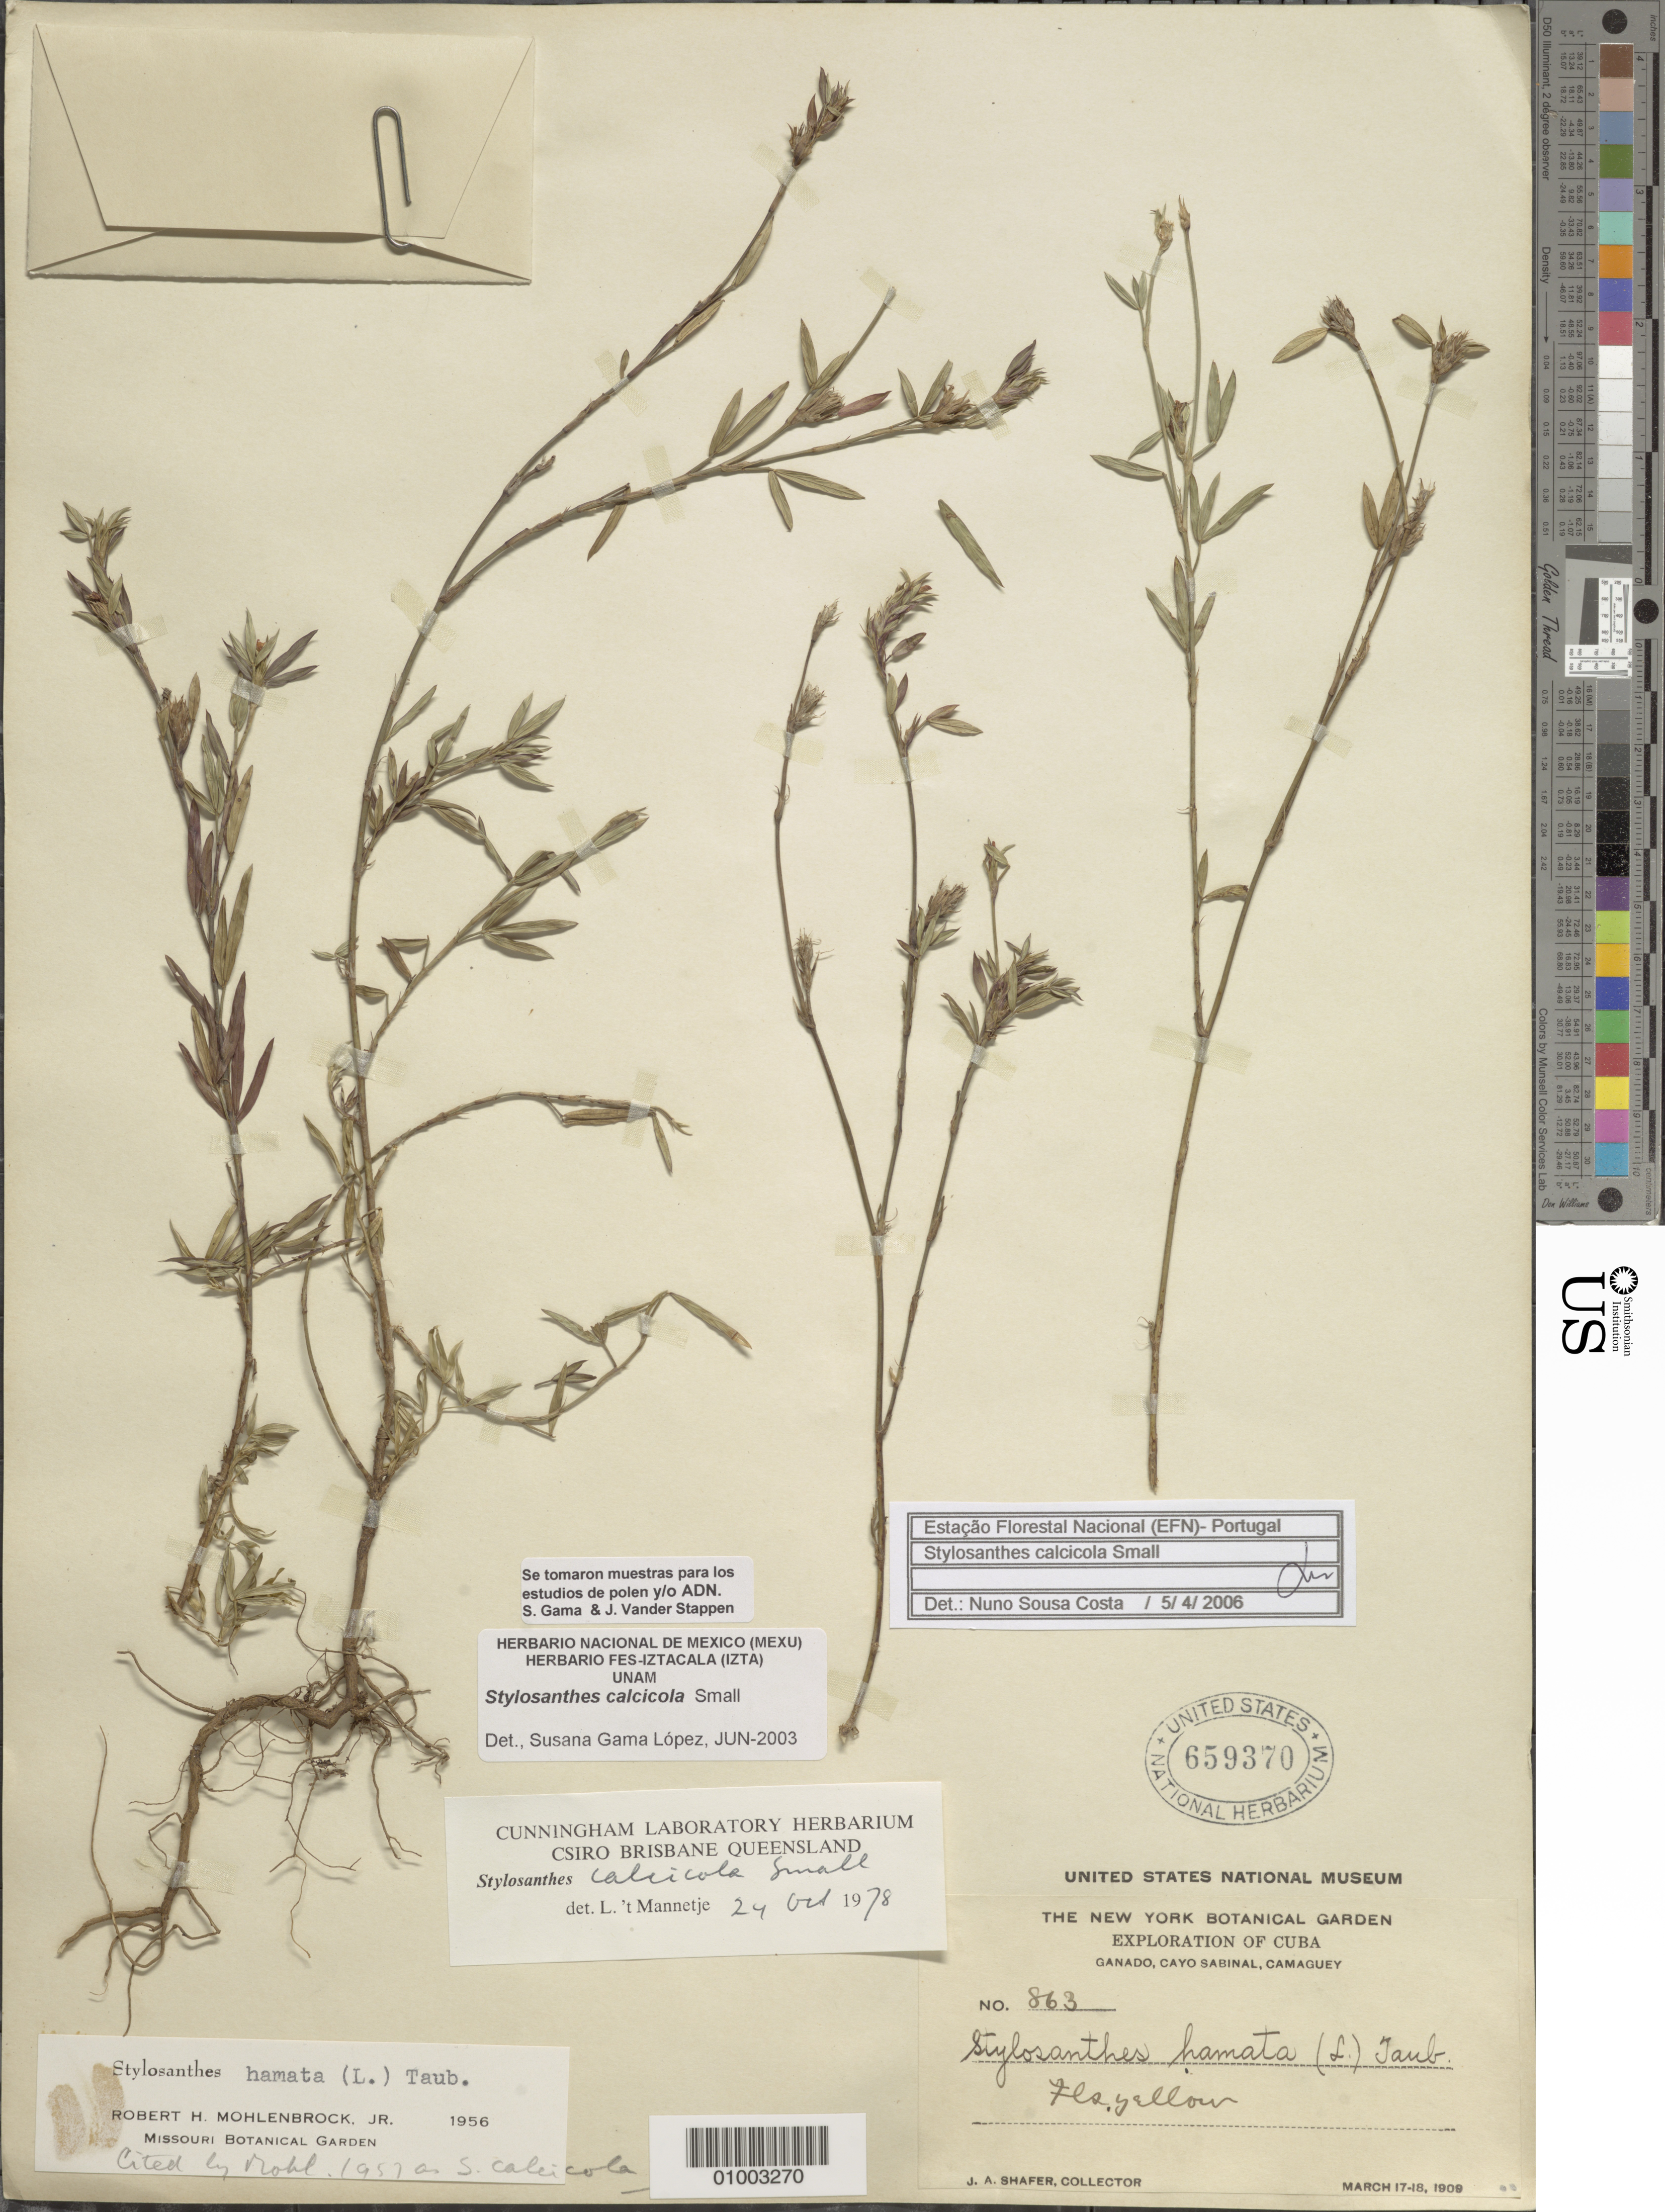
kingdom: Plantae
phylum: Tracheophyta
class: Magnoliopsida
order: Fabales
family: Fabaceae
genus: Stylosanthes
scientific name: Stylosanthes calcicola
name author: Small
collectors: J. A. Shafer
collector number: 863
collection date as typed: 17 Mar 1909 to 18 Mar 1909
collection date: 1909-03-17/1909-03-18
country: Cuba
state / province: Camagüey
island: Cuba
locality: Ganado, Cayo Sabinal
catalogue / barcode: US 659370